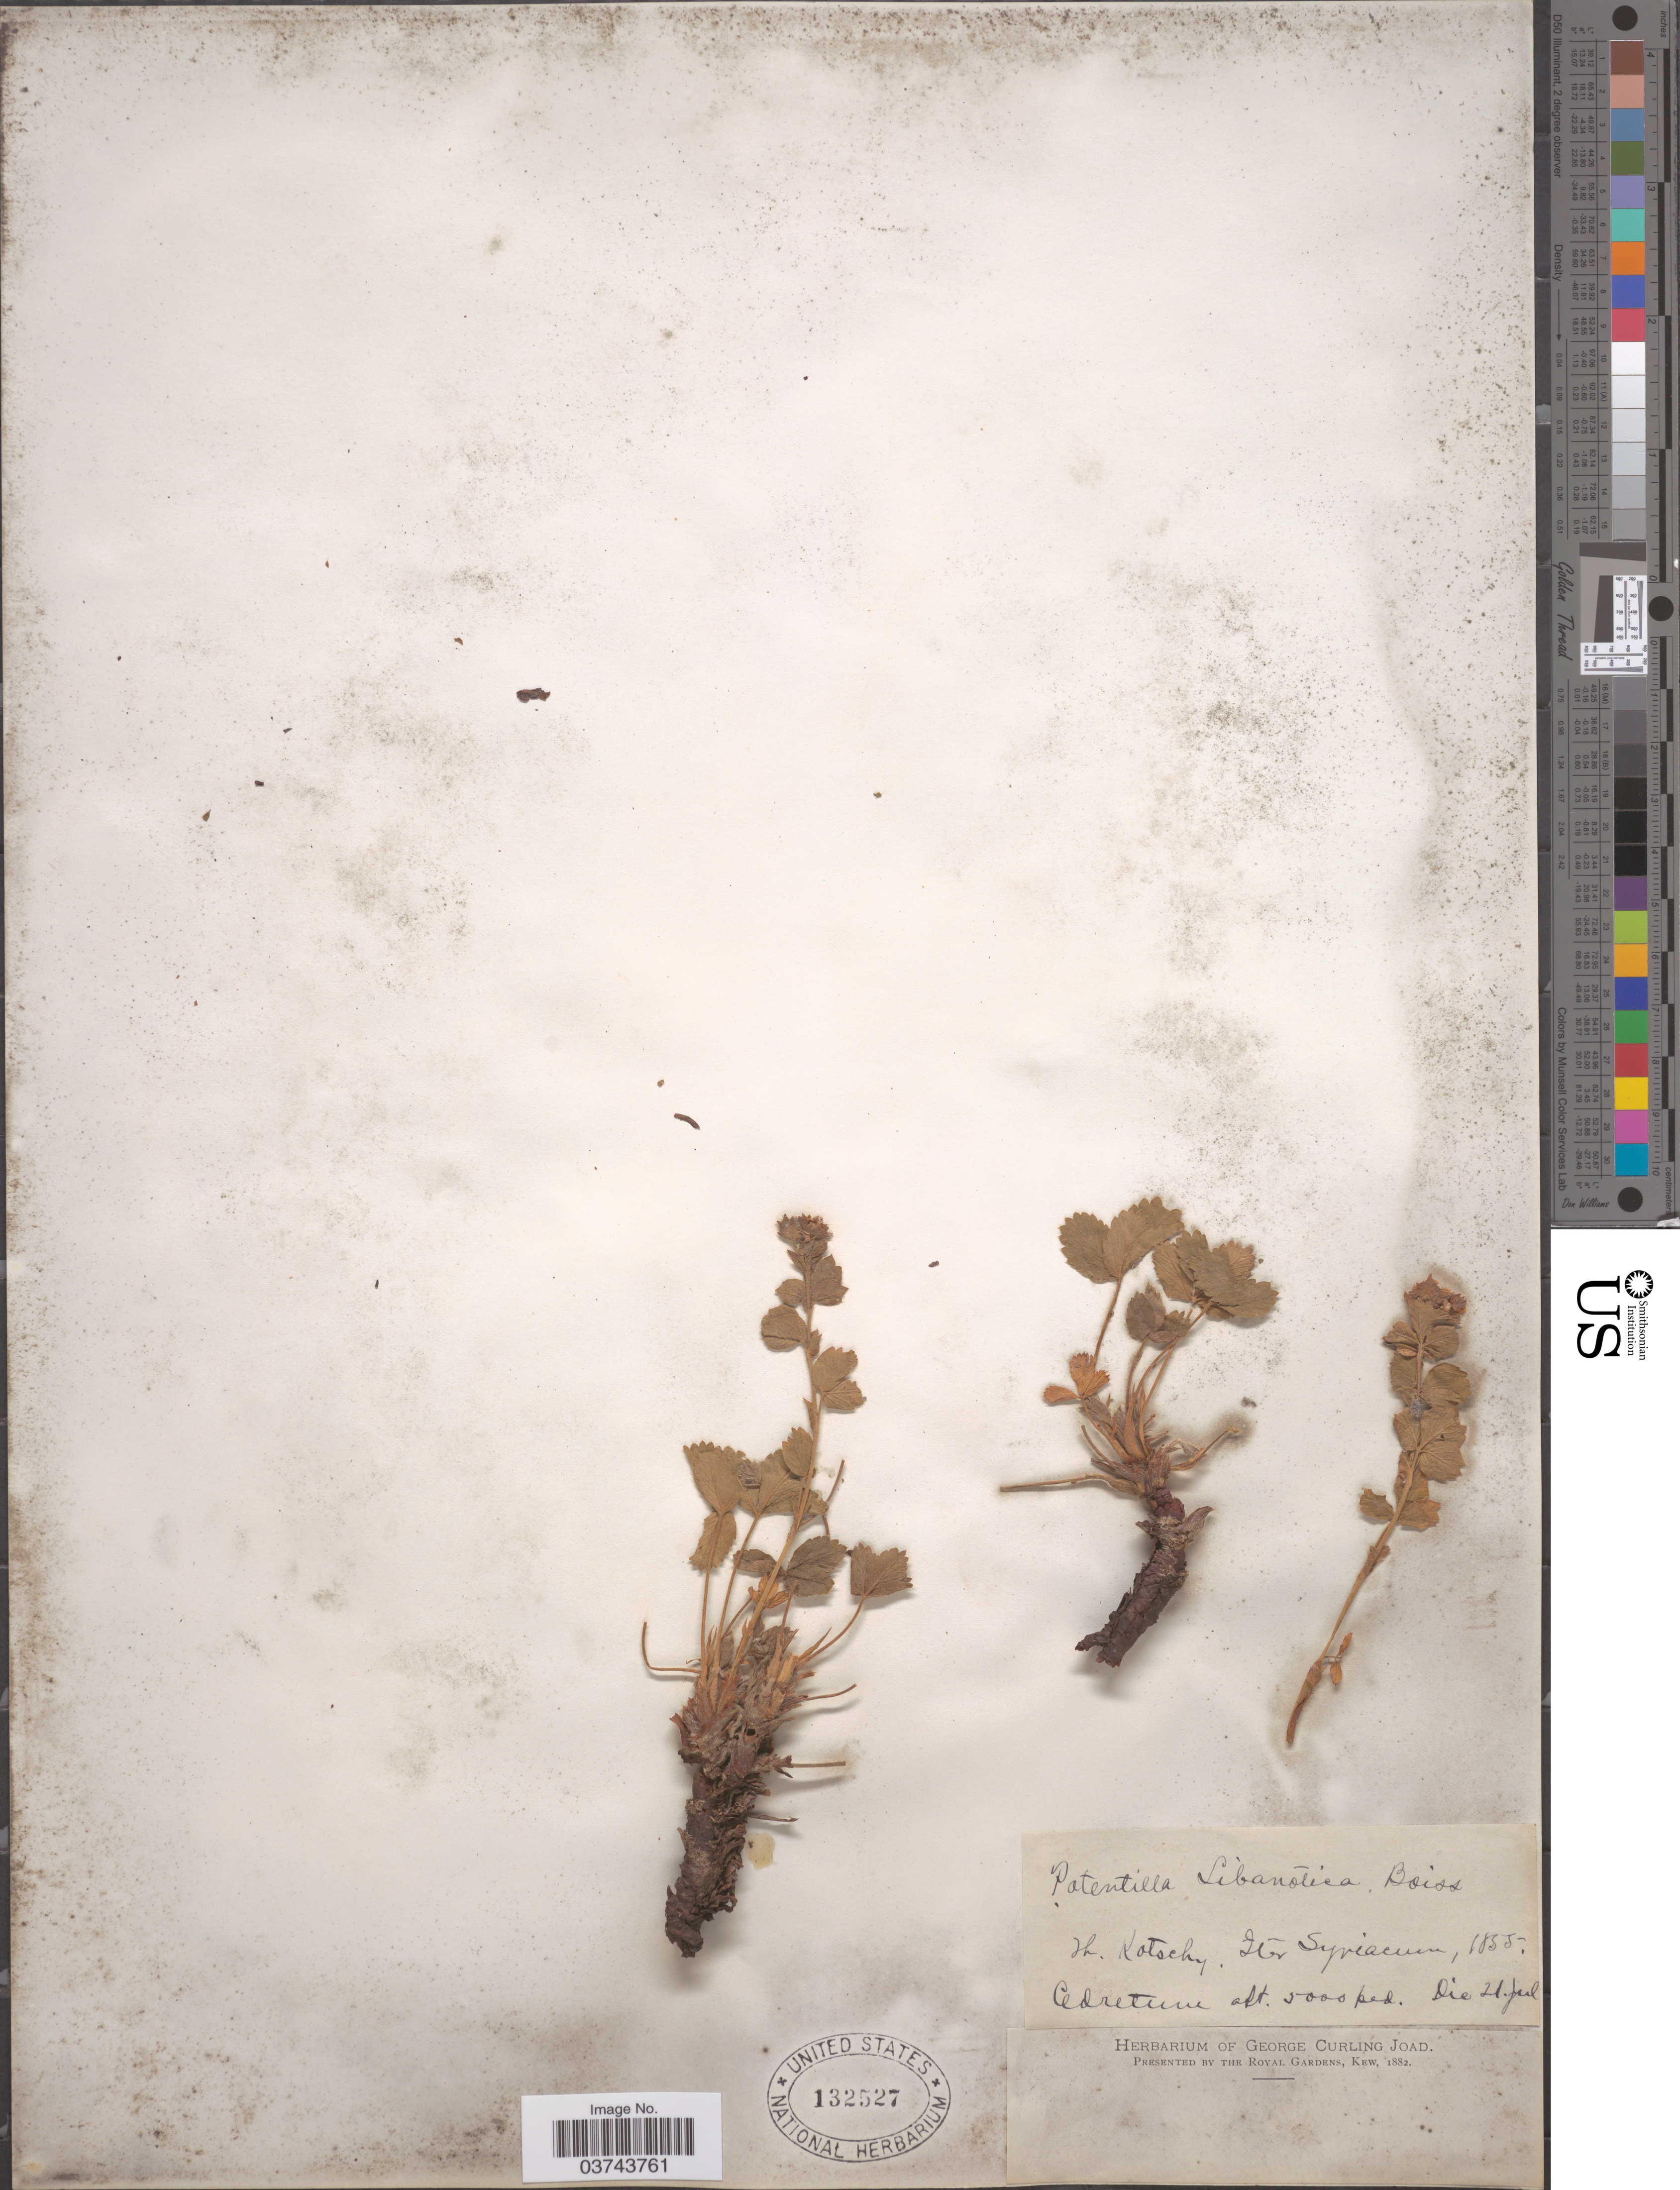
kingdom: Plantae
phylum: Tracheophyta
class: Magnoliopsida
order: Rosales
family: Rosaceae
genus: Potentilla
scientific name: Potentilla libanotica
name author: Boiss. & Spruner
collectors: K. G. Kotschy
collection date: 1855-07-21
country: Syria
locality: Iter Syriacum. Cedretum.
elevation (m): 1524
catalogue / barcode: US 132527